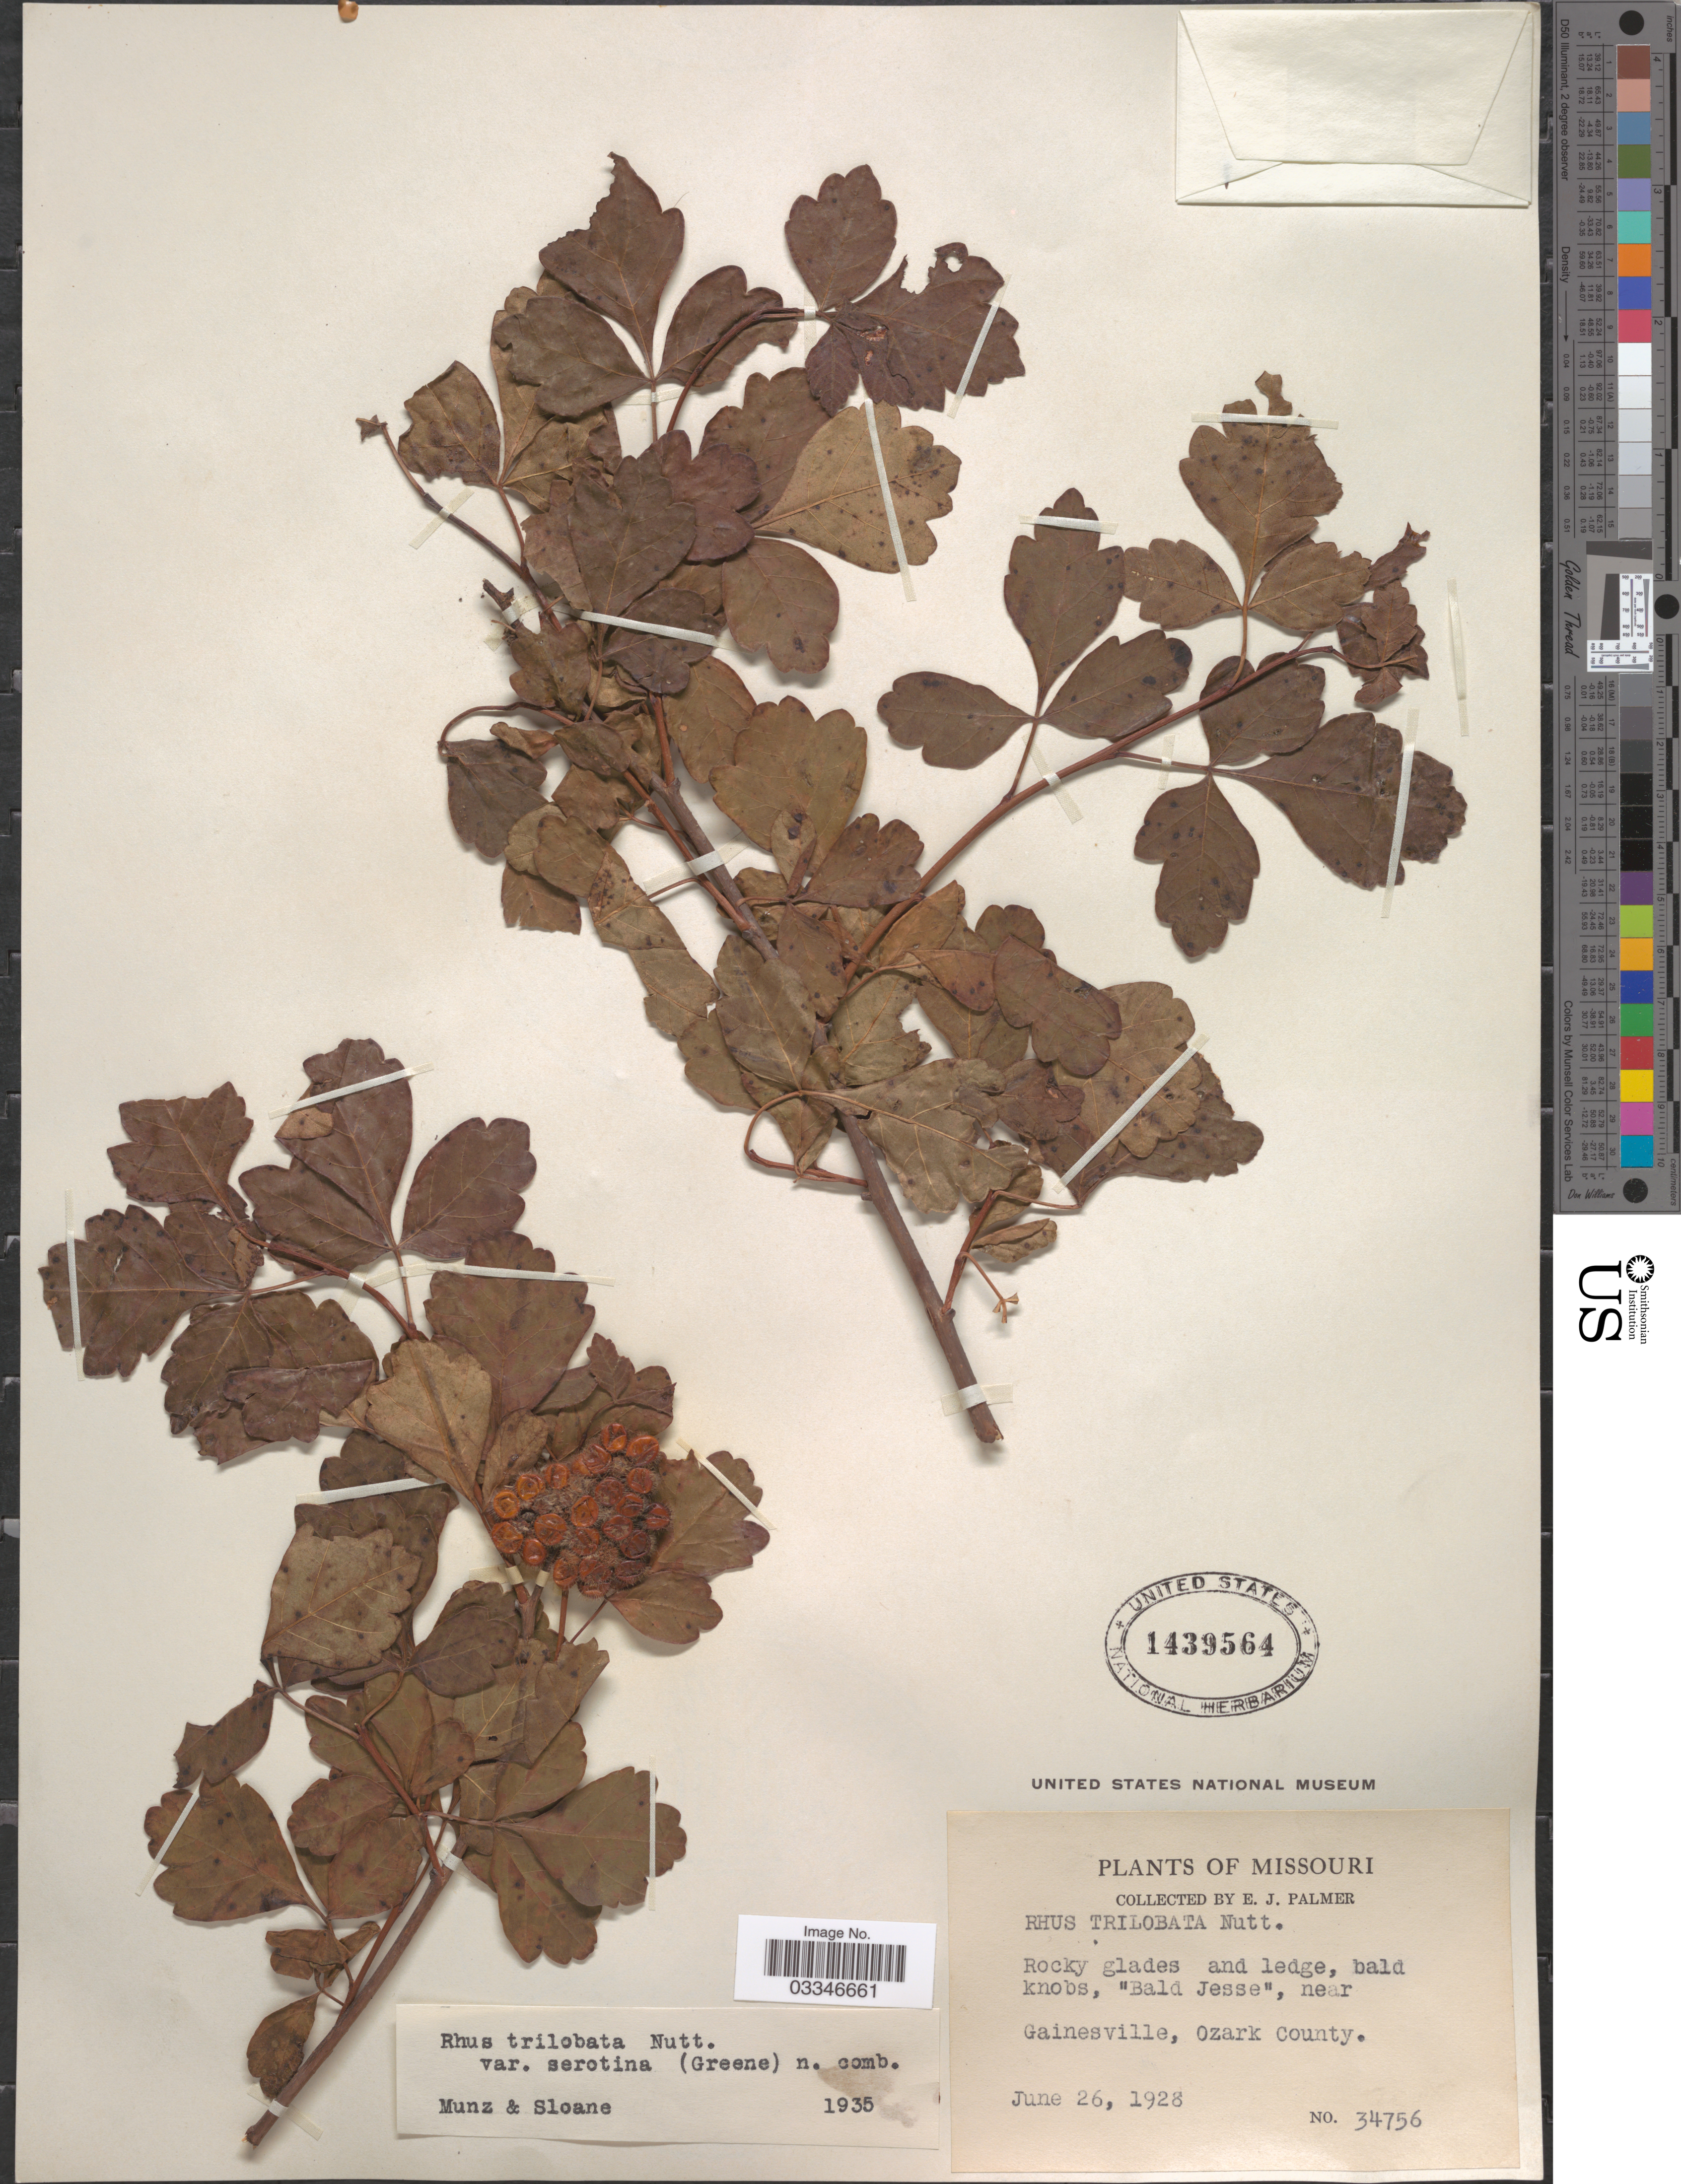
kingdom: Plantae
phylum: Tracheophyta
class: Magnoliopsida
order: Sapindales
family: Anacardiaceae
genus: Rhus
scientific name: Rhus trilobata var. serotina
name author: (Greene) F.A. Barkley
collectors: E. J. Palmer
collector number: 34756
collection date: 1928-06-26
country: United States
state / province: Missouri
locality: Bald Jesse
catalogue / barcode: US 1439564